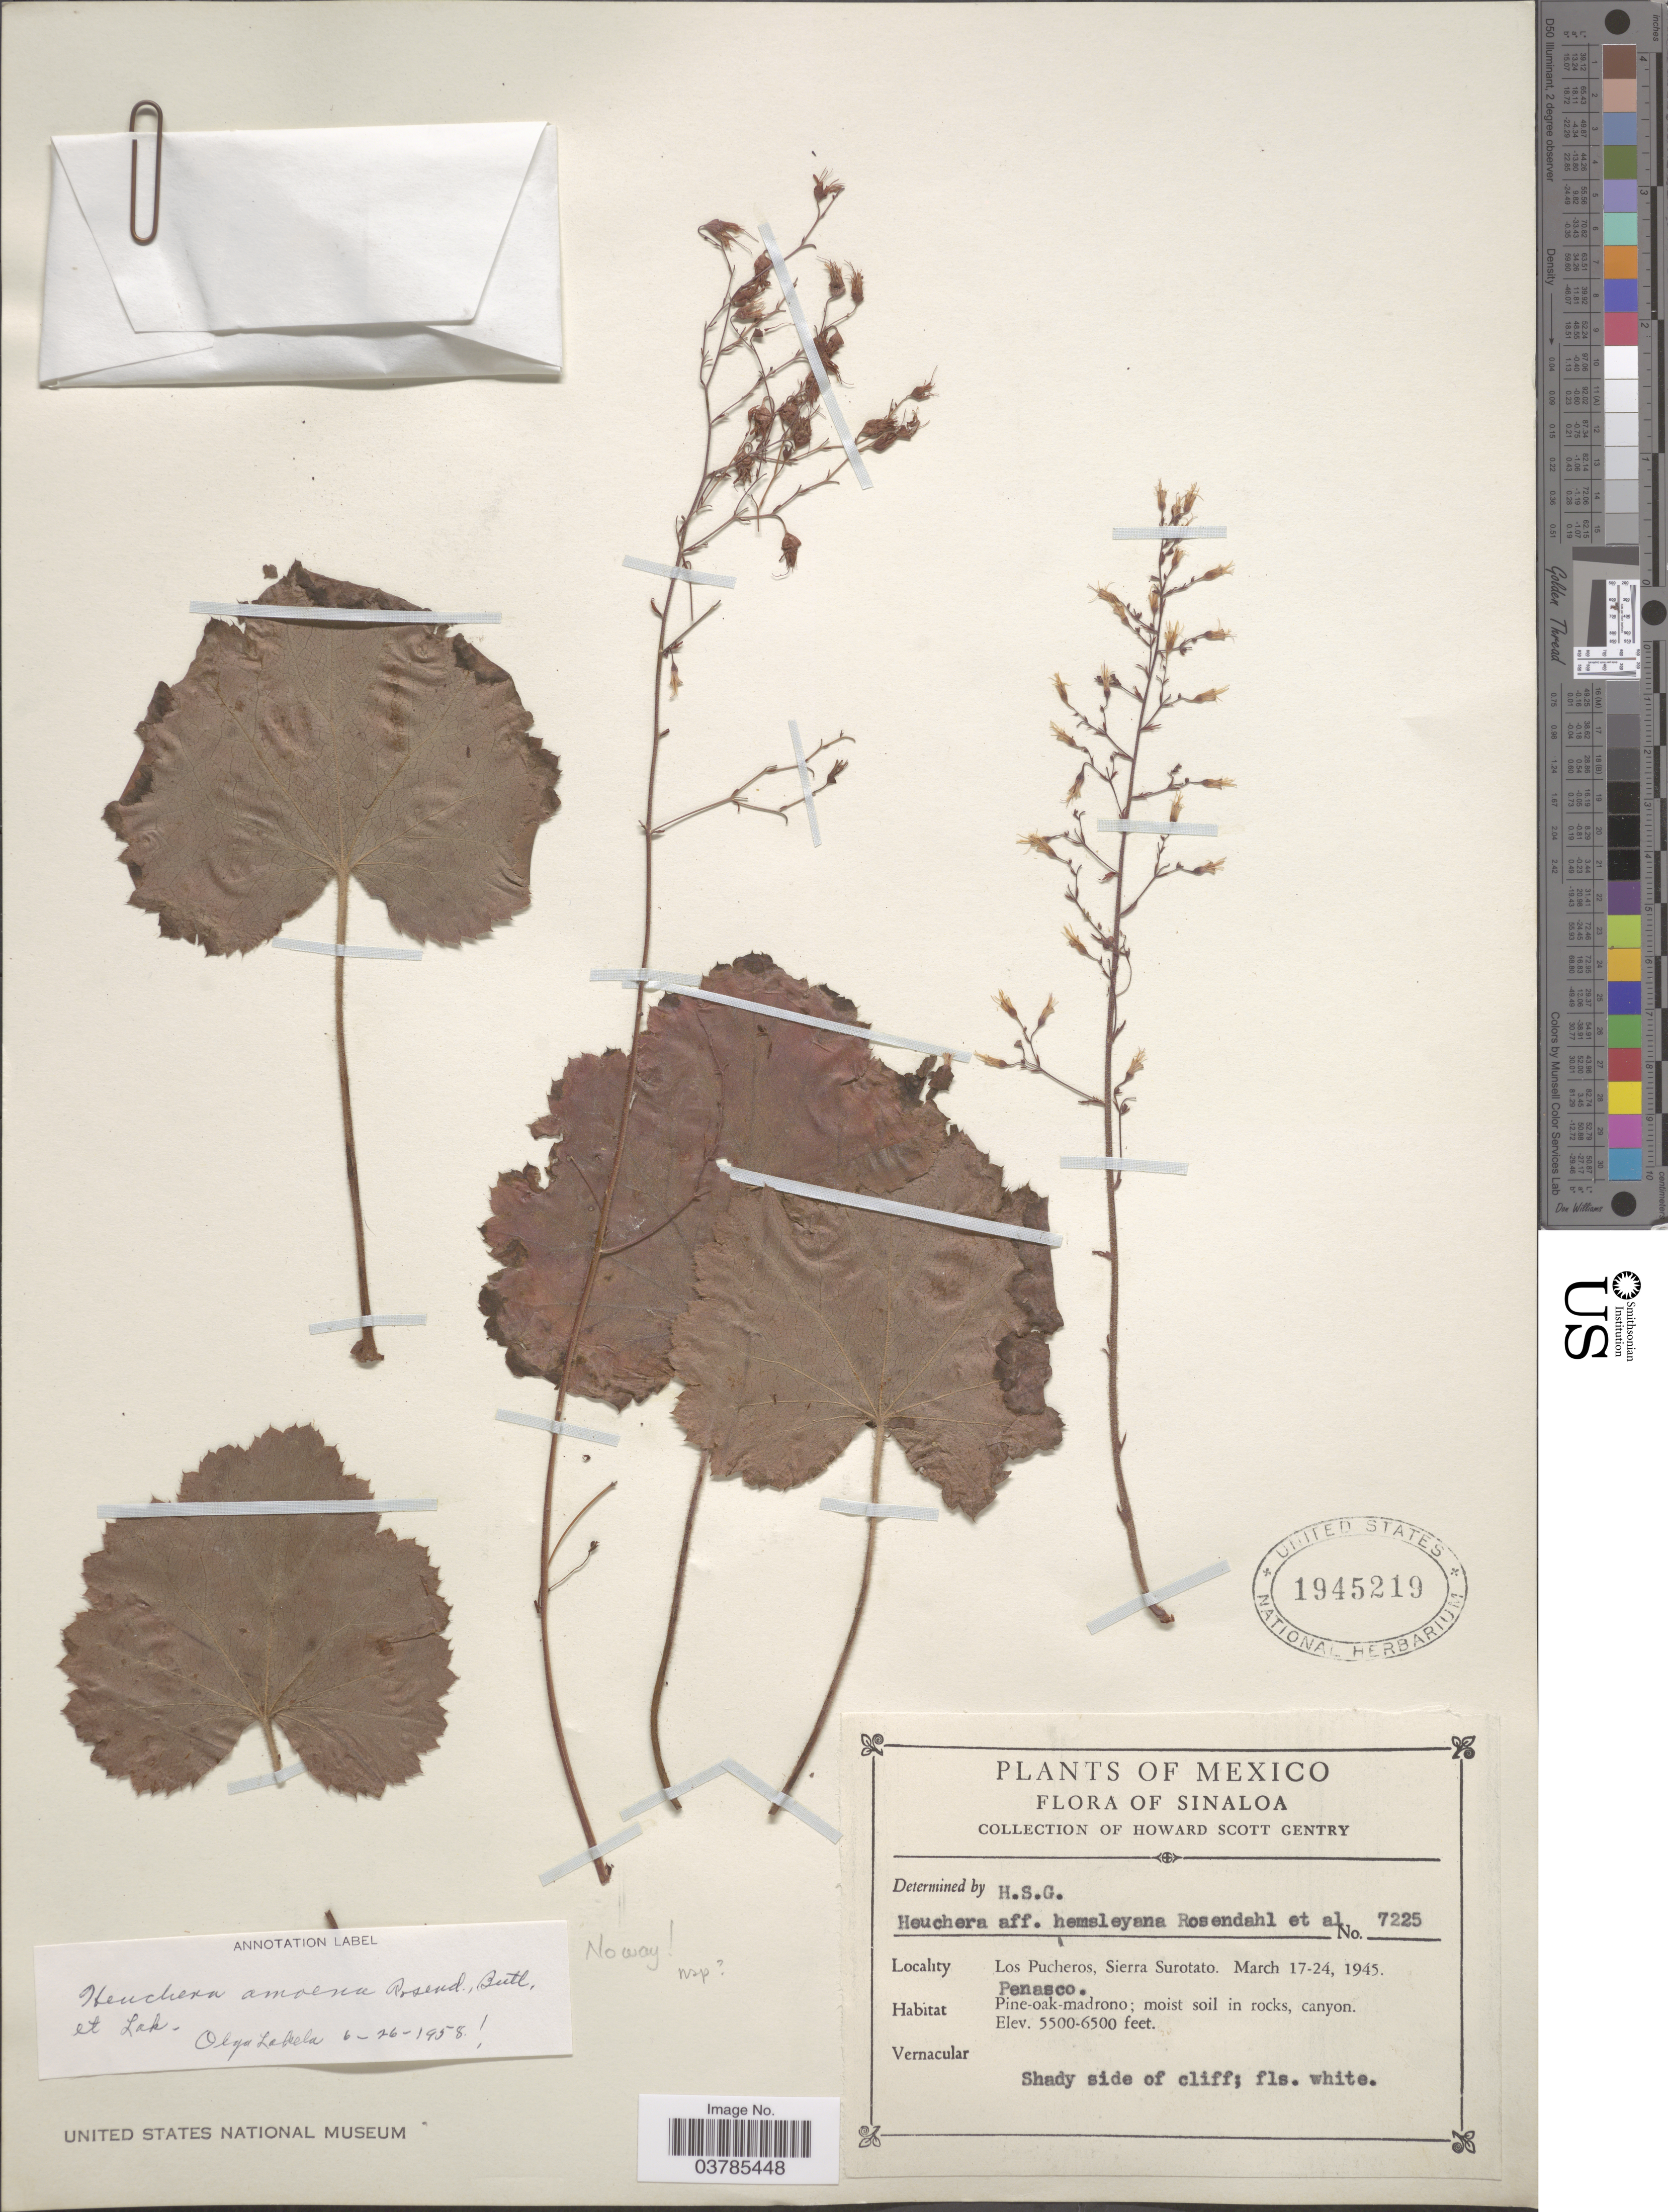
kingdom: Plantae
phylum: Tracheophyta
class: Magnoliopsida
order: Saxifragales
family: Saxifragaceae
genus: Heuchera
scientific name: Heuchera sp.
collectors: H. S. Gentry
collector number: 7225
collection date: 1945-03-17/1945-03-24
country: Mexico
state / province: Sinaloa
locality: Los Pucheros, Sierra Surotato. Penasco.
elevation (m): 1676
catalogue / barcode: US 1945219